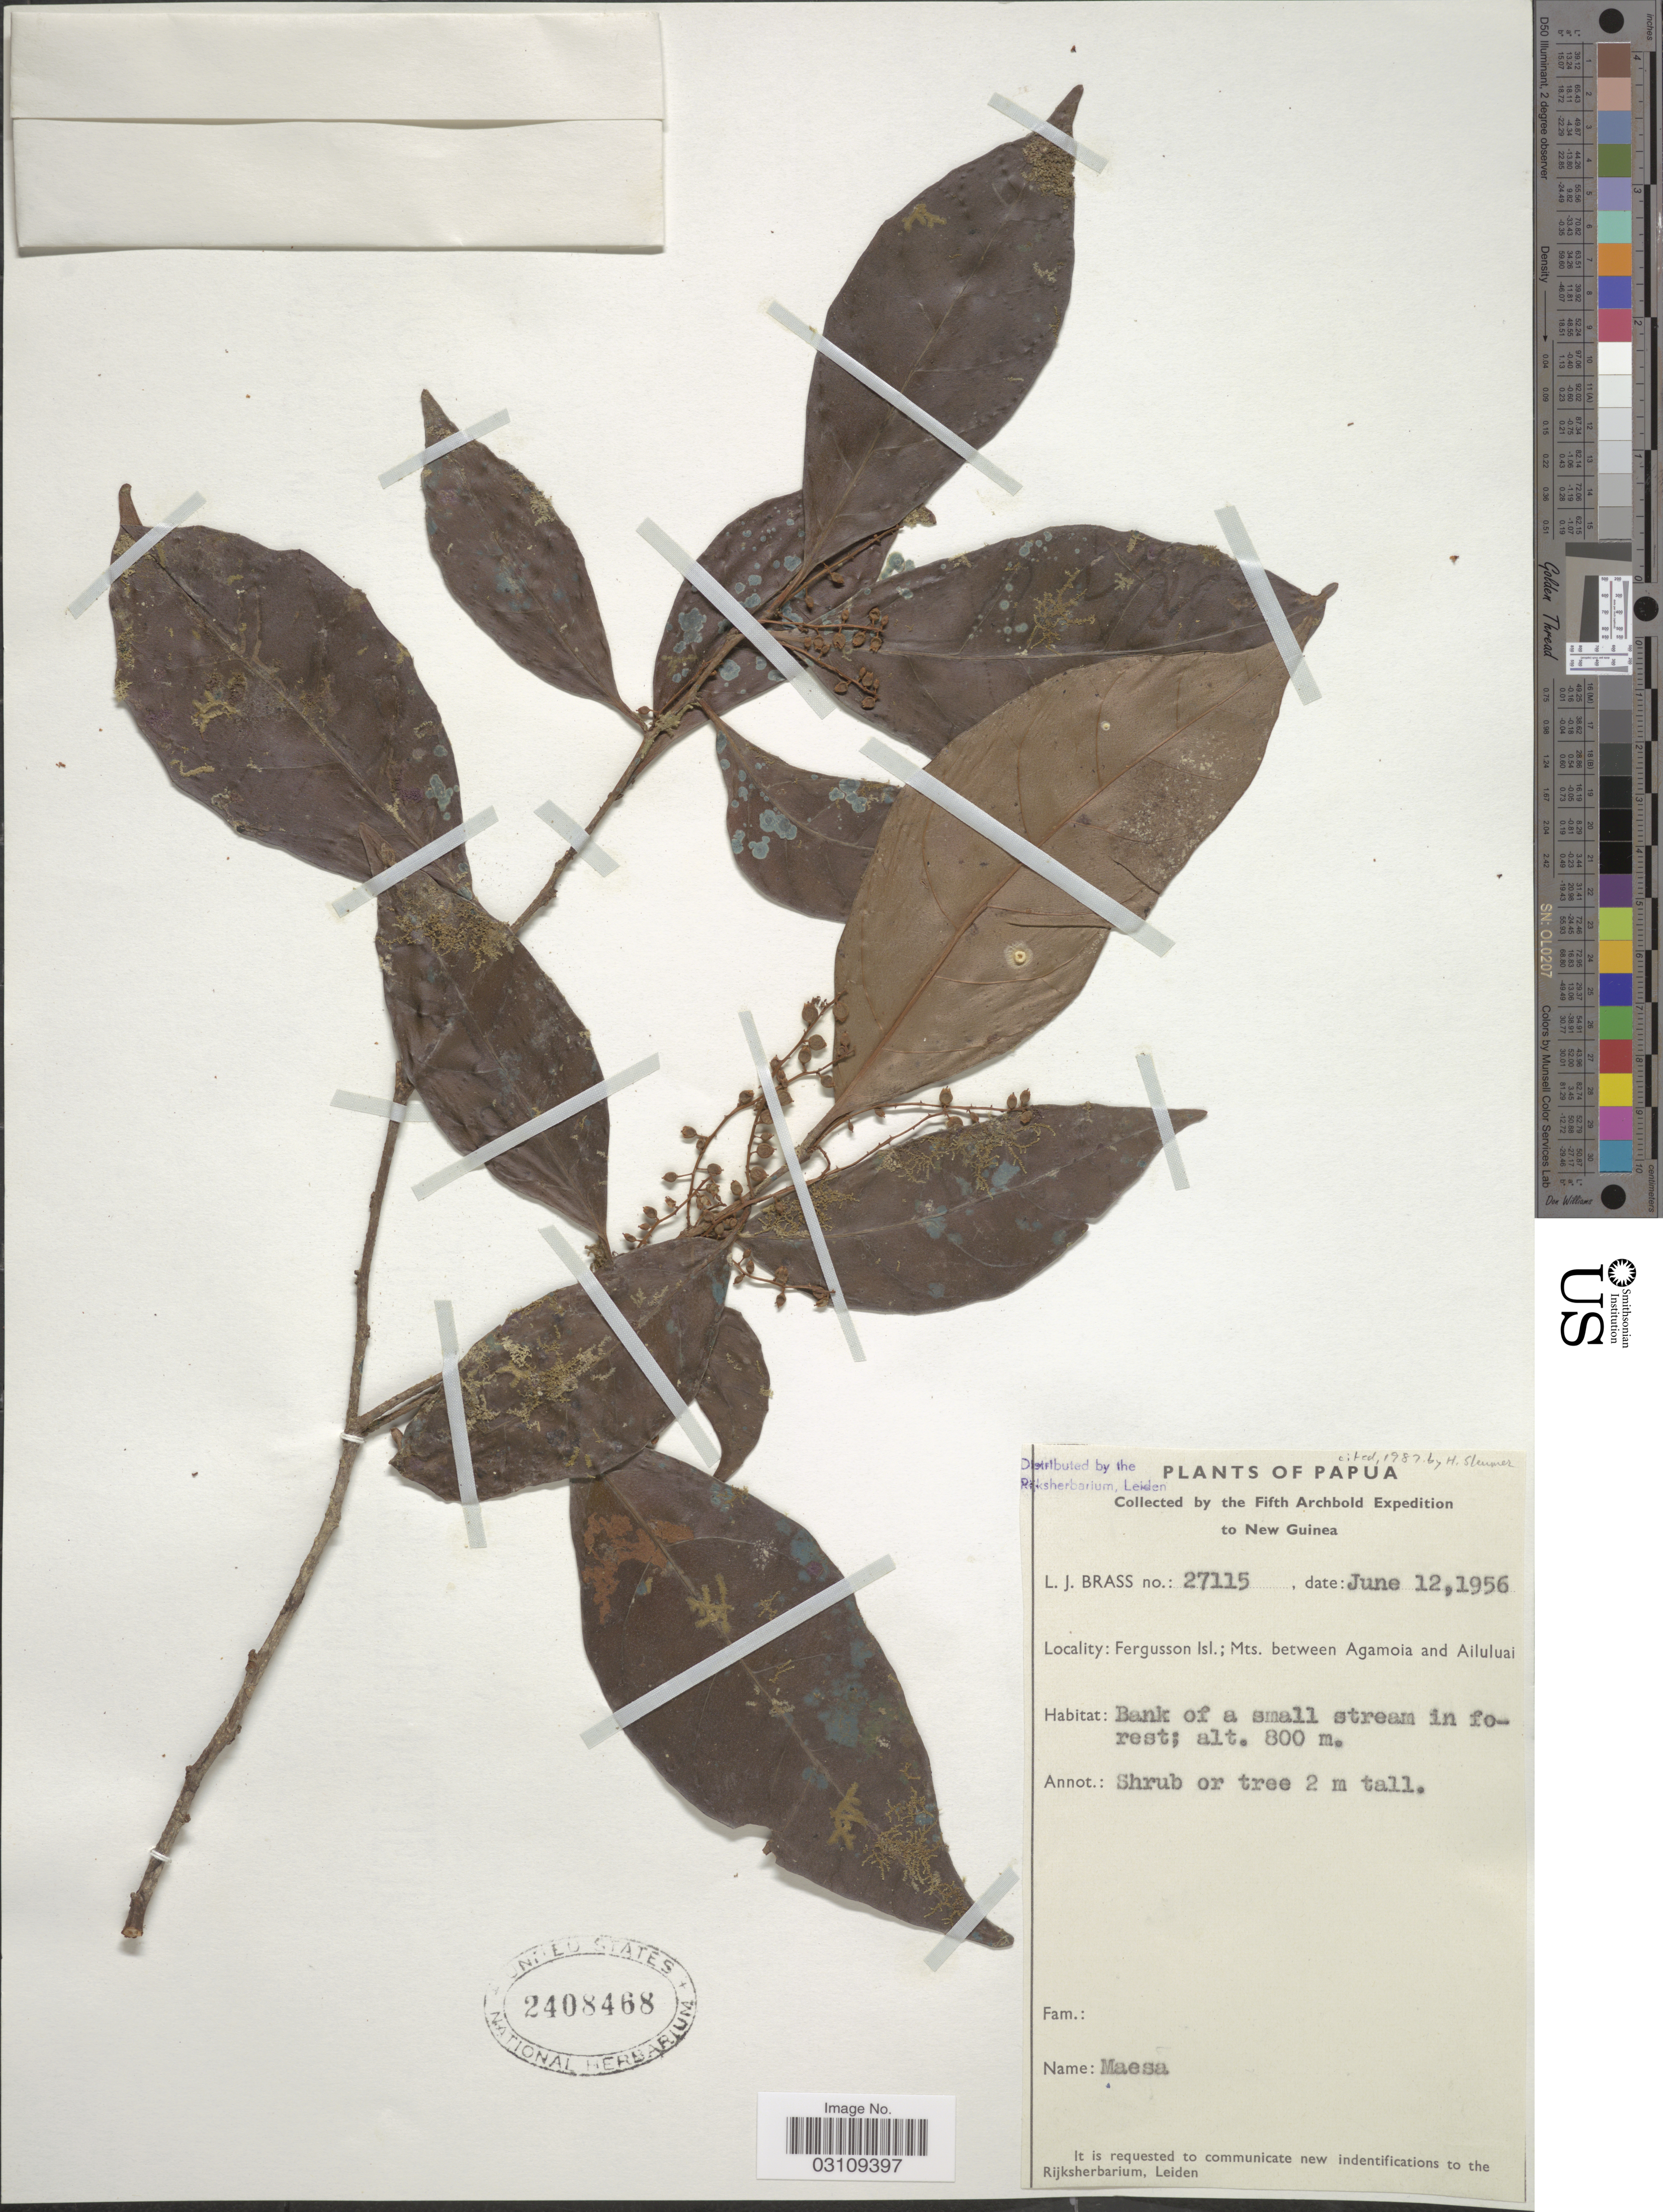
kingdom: Plantae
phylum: Tracheophyta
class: Magnoliopsida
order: Ericales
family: Primulaceae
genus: Maesa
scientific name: Maesa sp.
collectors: L. J. Brass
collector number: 27115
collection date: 1956-06-12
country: Papua New Guinea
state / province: Milne Bay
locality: Papua, New Guinea, Fergusson Isl., Mts. between Agamoia and Ailulaui.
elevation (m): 800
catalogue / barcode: US 2408468